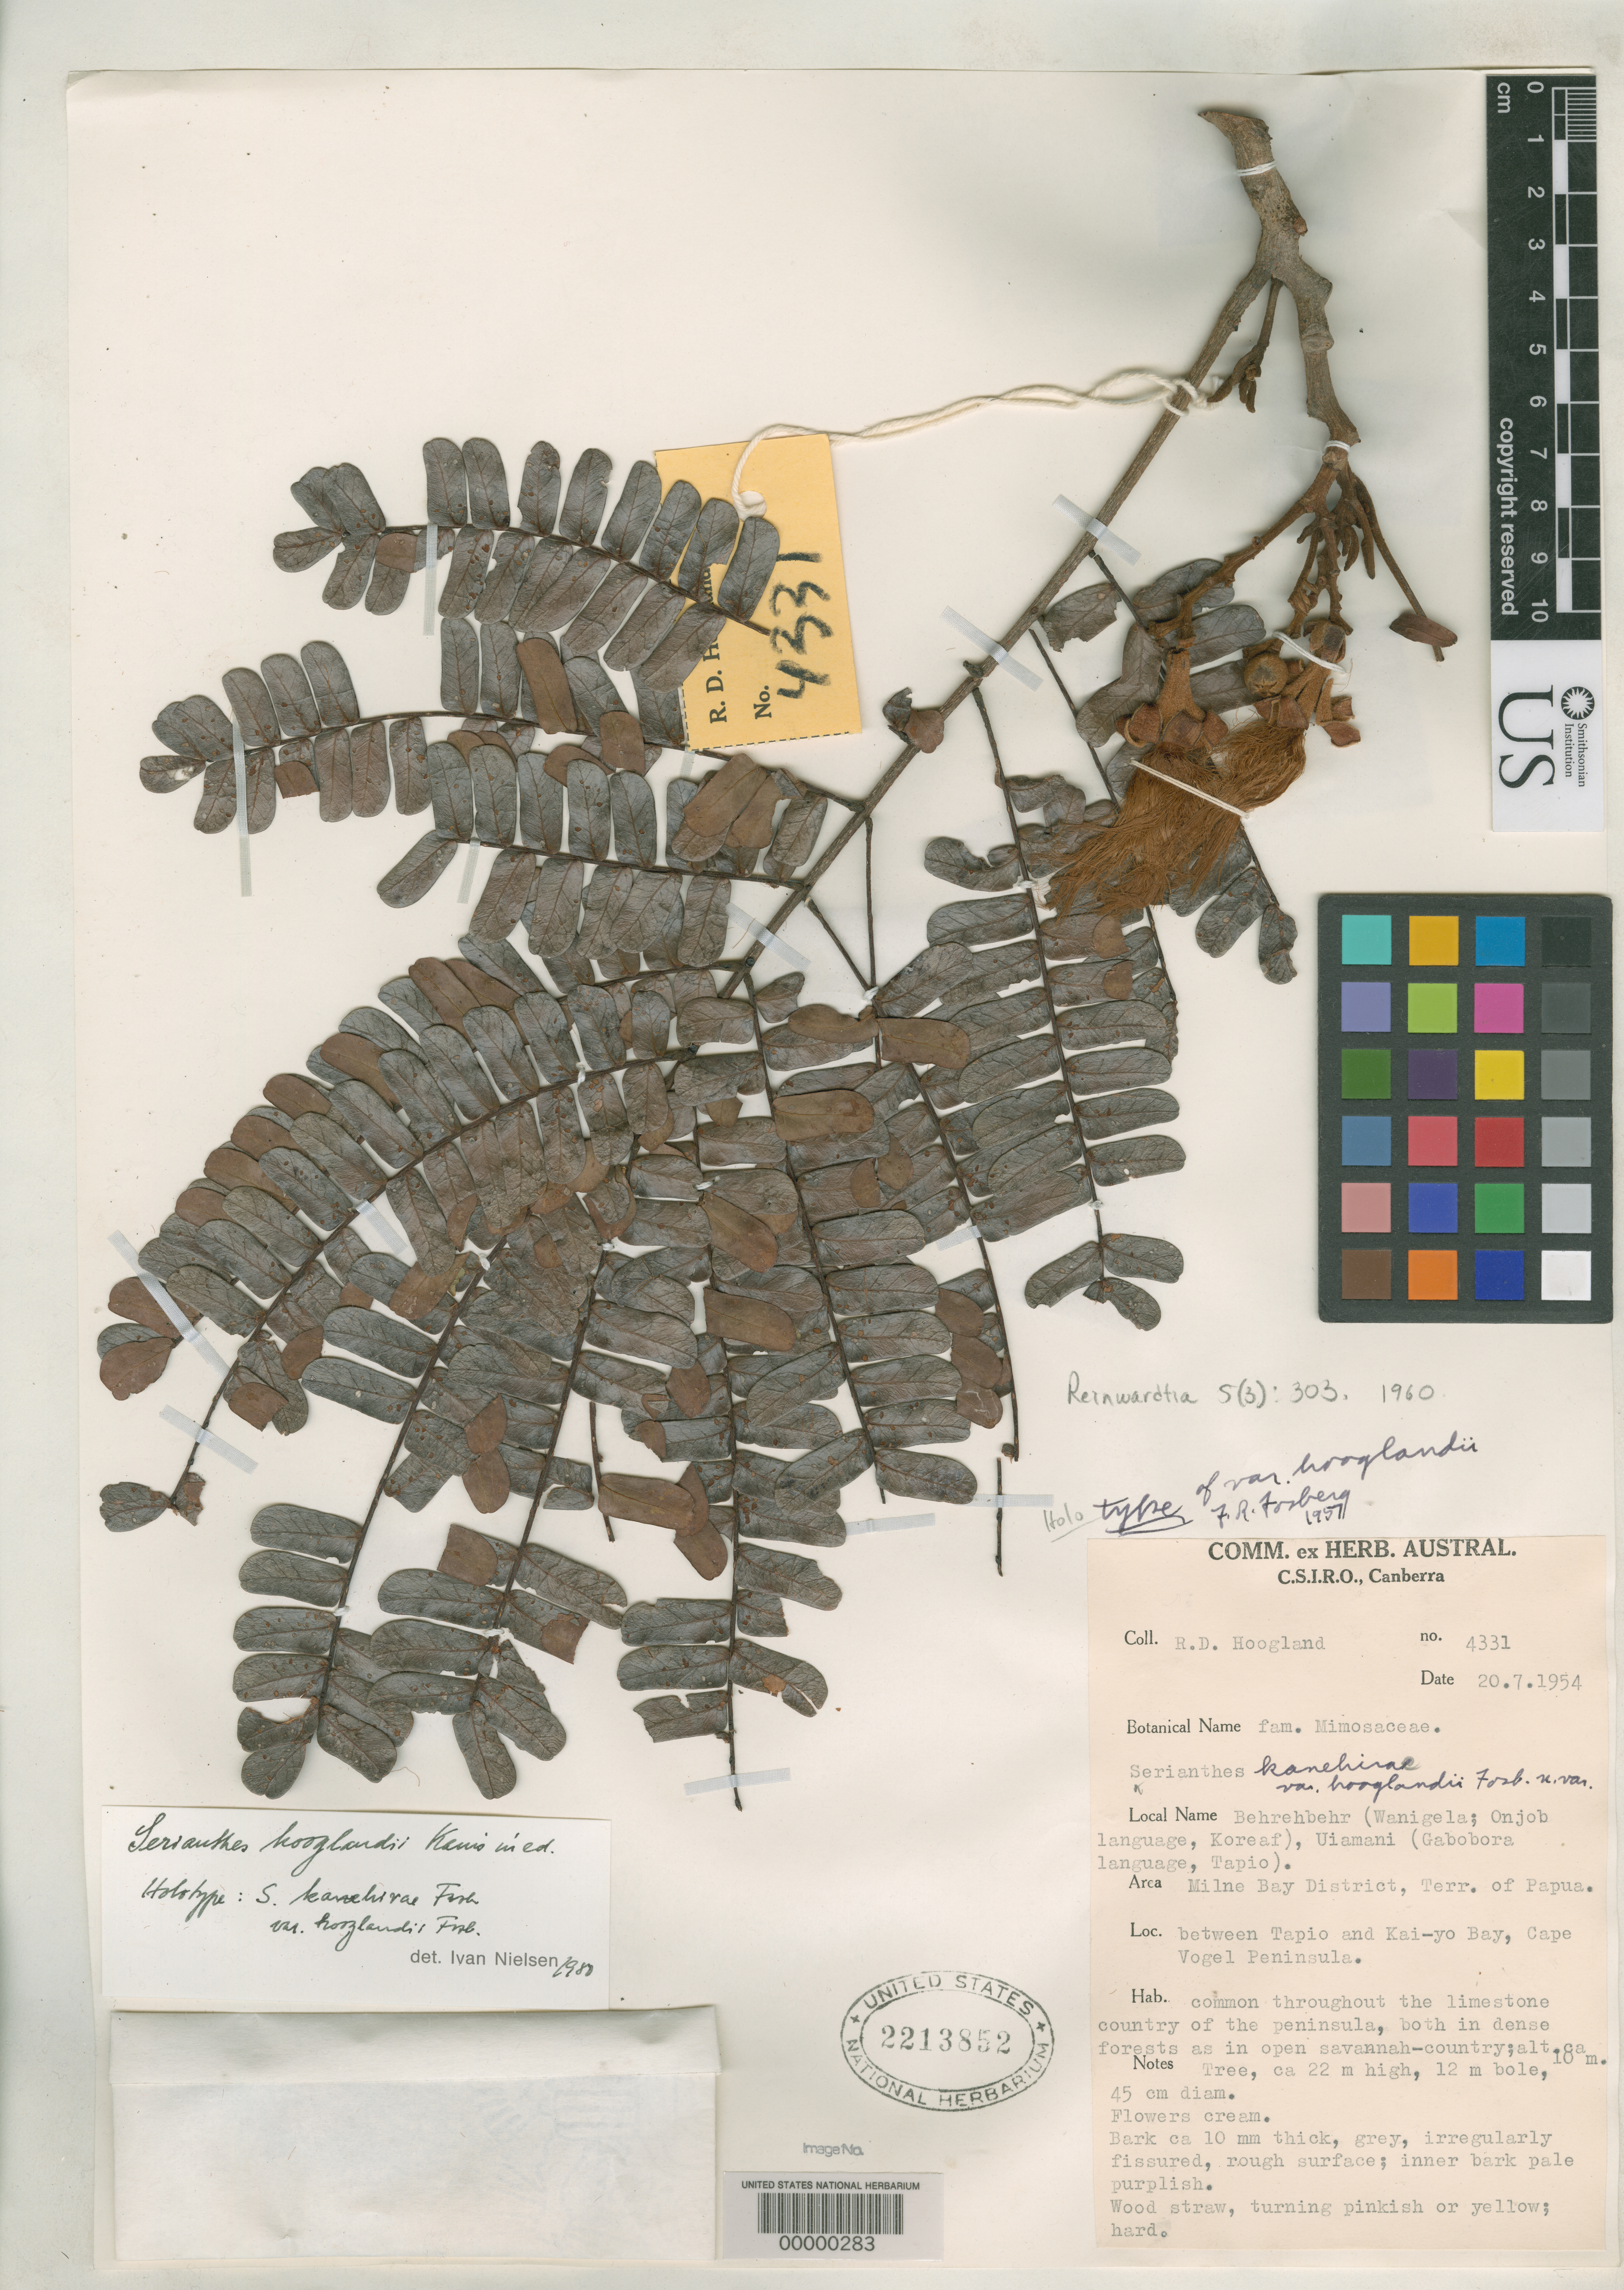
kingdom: Plantae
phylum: Tracheophyta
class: Magnoliopsida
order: Fabales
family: Fabaceae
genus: Serianthes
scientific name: Serianthes kanehirae var. hooglandii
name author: Fosberg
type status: Holotype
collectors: R. D. Hoogland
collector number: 4331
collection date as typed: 20 Jul 1954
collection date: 1954-07-20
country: Papua New Guinea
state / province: Milne Bay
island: New Guinea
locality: Cape Vogel peninsula between Tapio and Kai-yo Bay.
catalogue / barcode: US 2213852